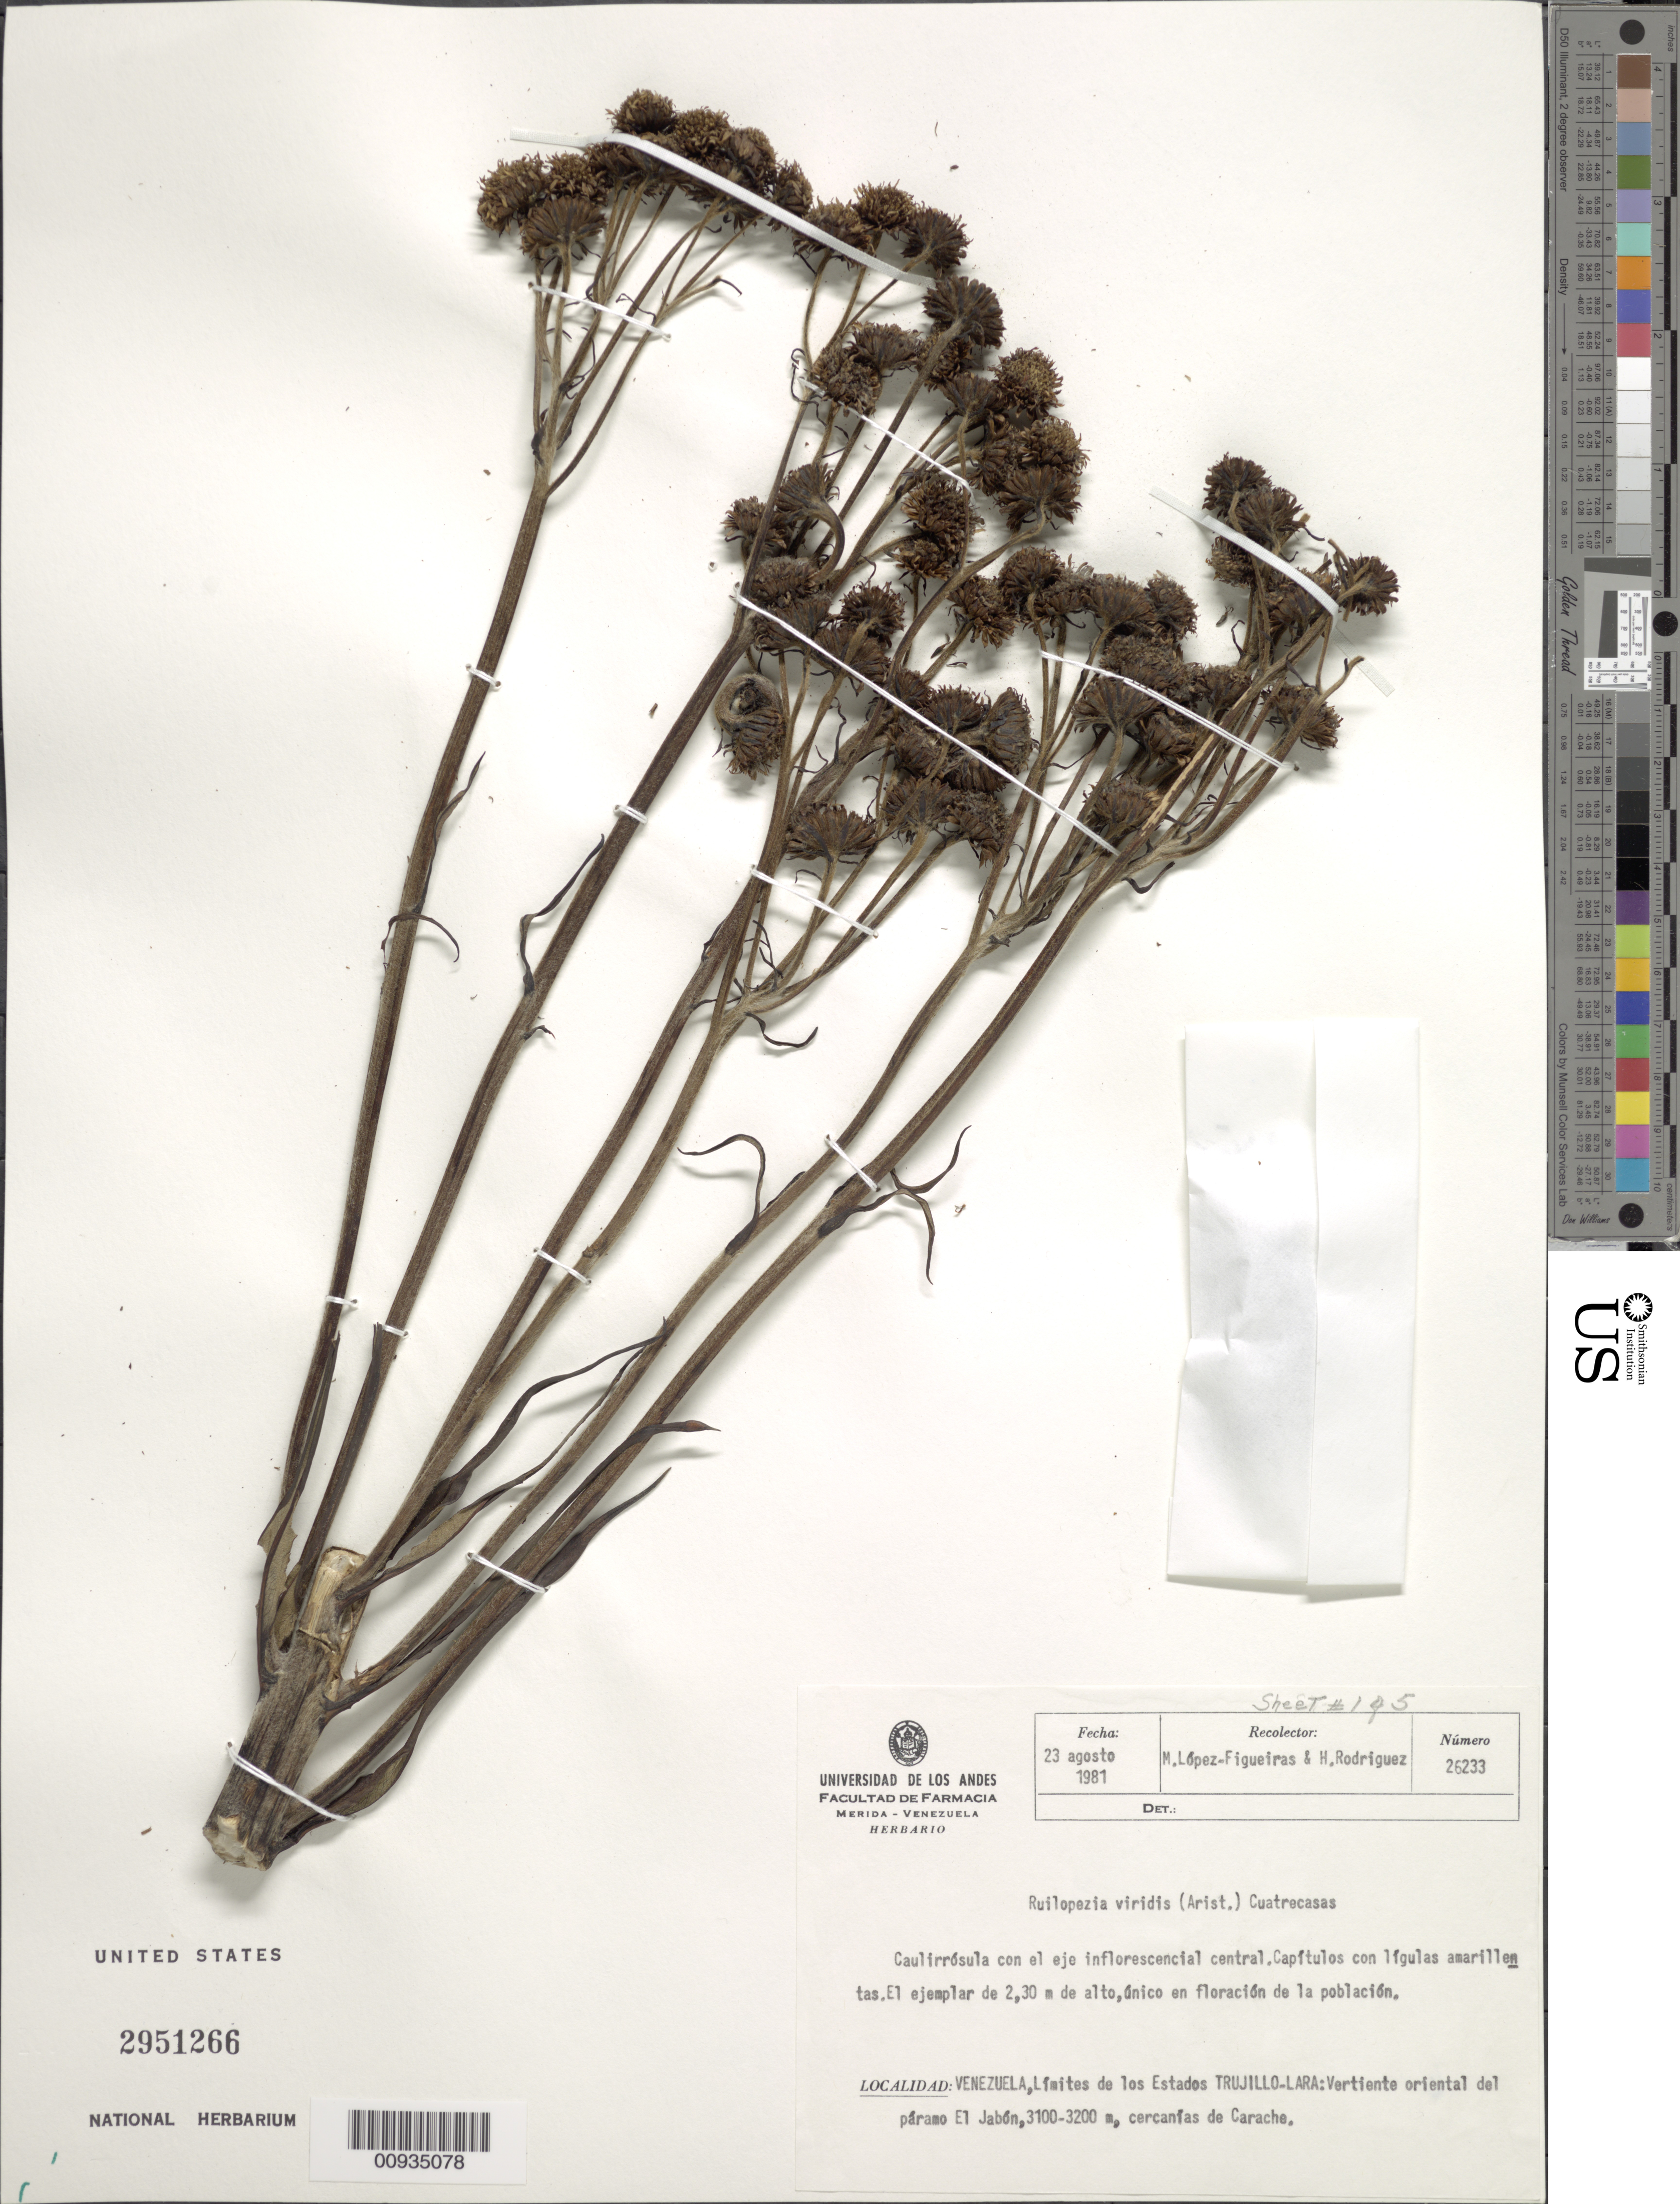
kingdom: Plantae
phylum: Tracheophyta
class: Magnoliopsida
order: Asterales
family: Asteraceae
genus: Ruilopezia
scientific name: Ruilopezia viridis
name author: (Aristeg.) Cuatrec.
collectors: M. López Figueiras & H. A. Rodriguez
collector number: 26223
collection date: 1981-08-23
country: Venezuela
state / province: Lara / Trujillo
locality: Límites de los Estados Trujillo-Lara: Vertiente oriental del páramo del Jabón, cercanías de Carache.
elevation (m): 3100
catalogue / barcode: US 2951266